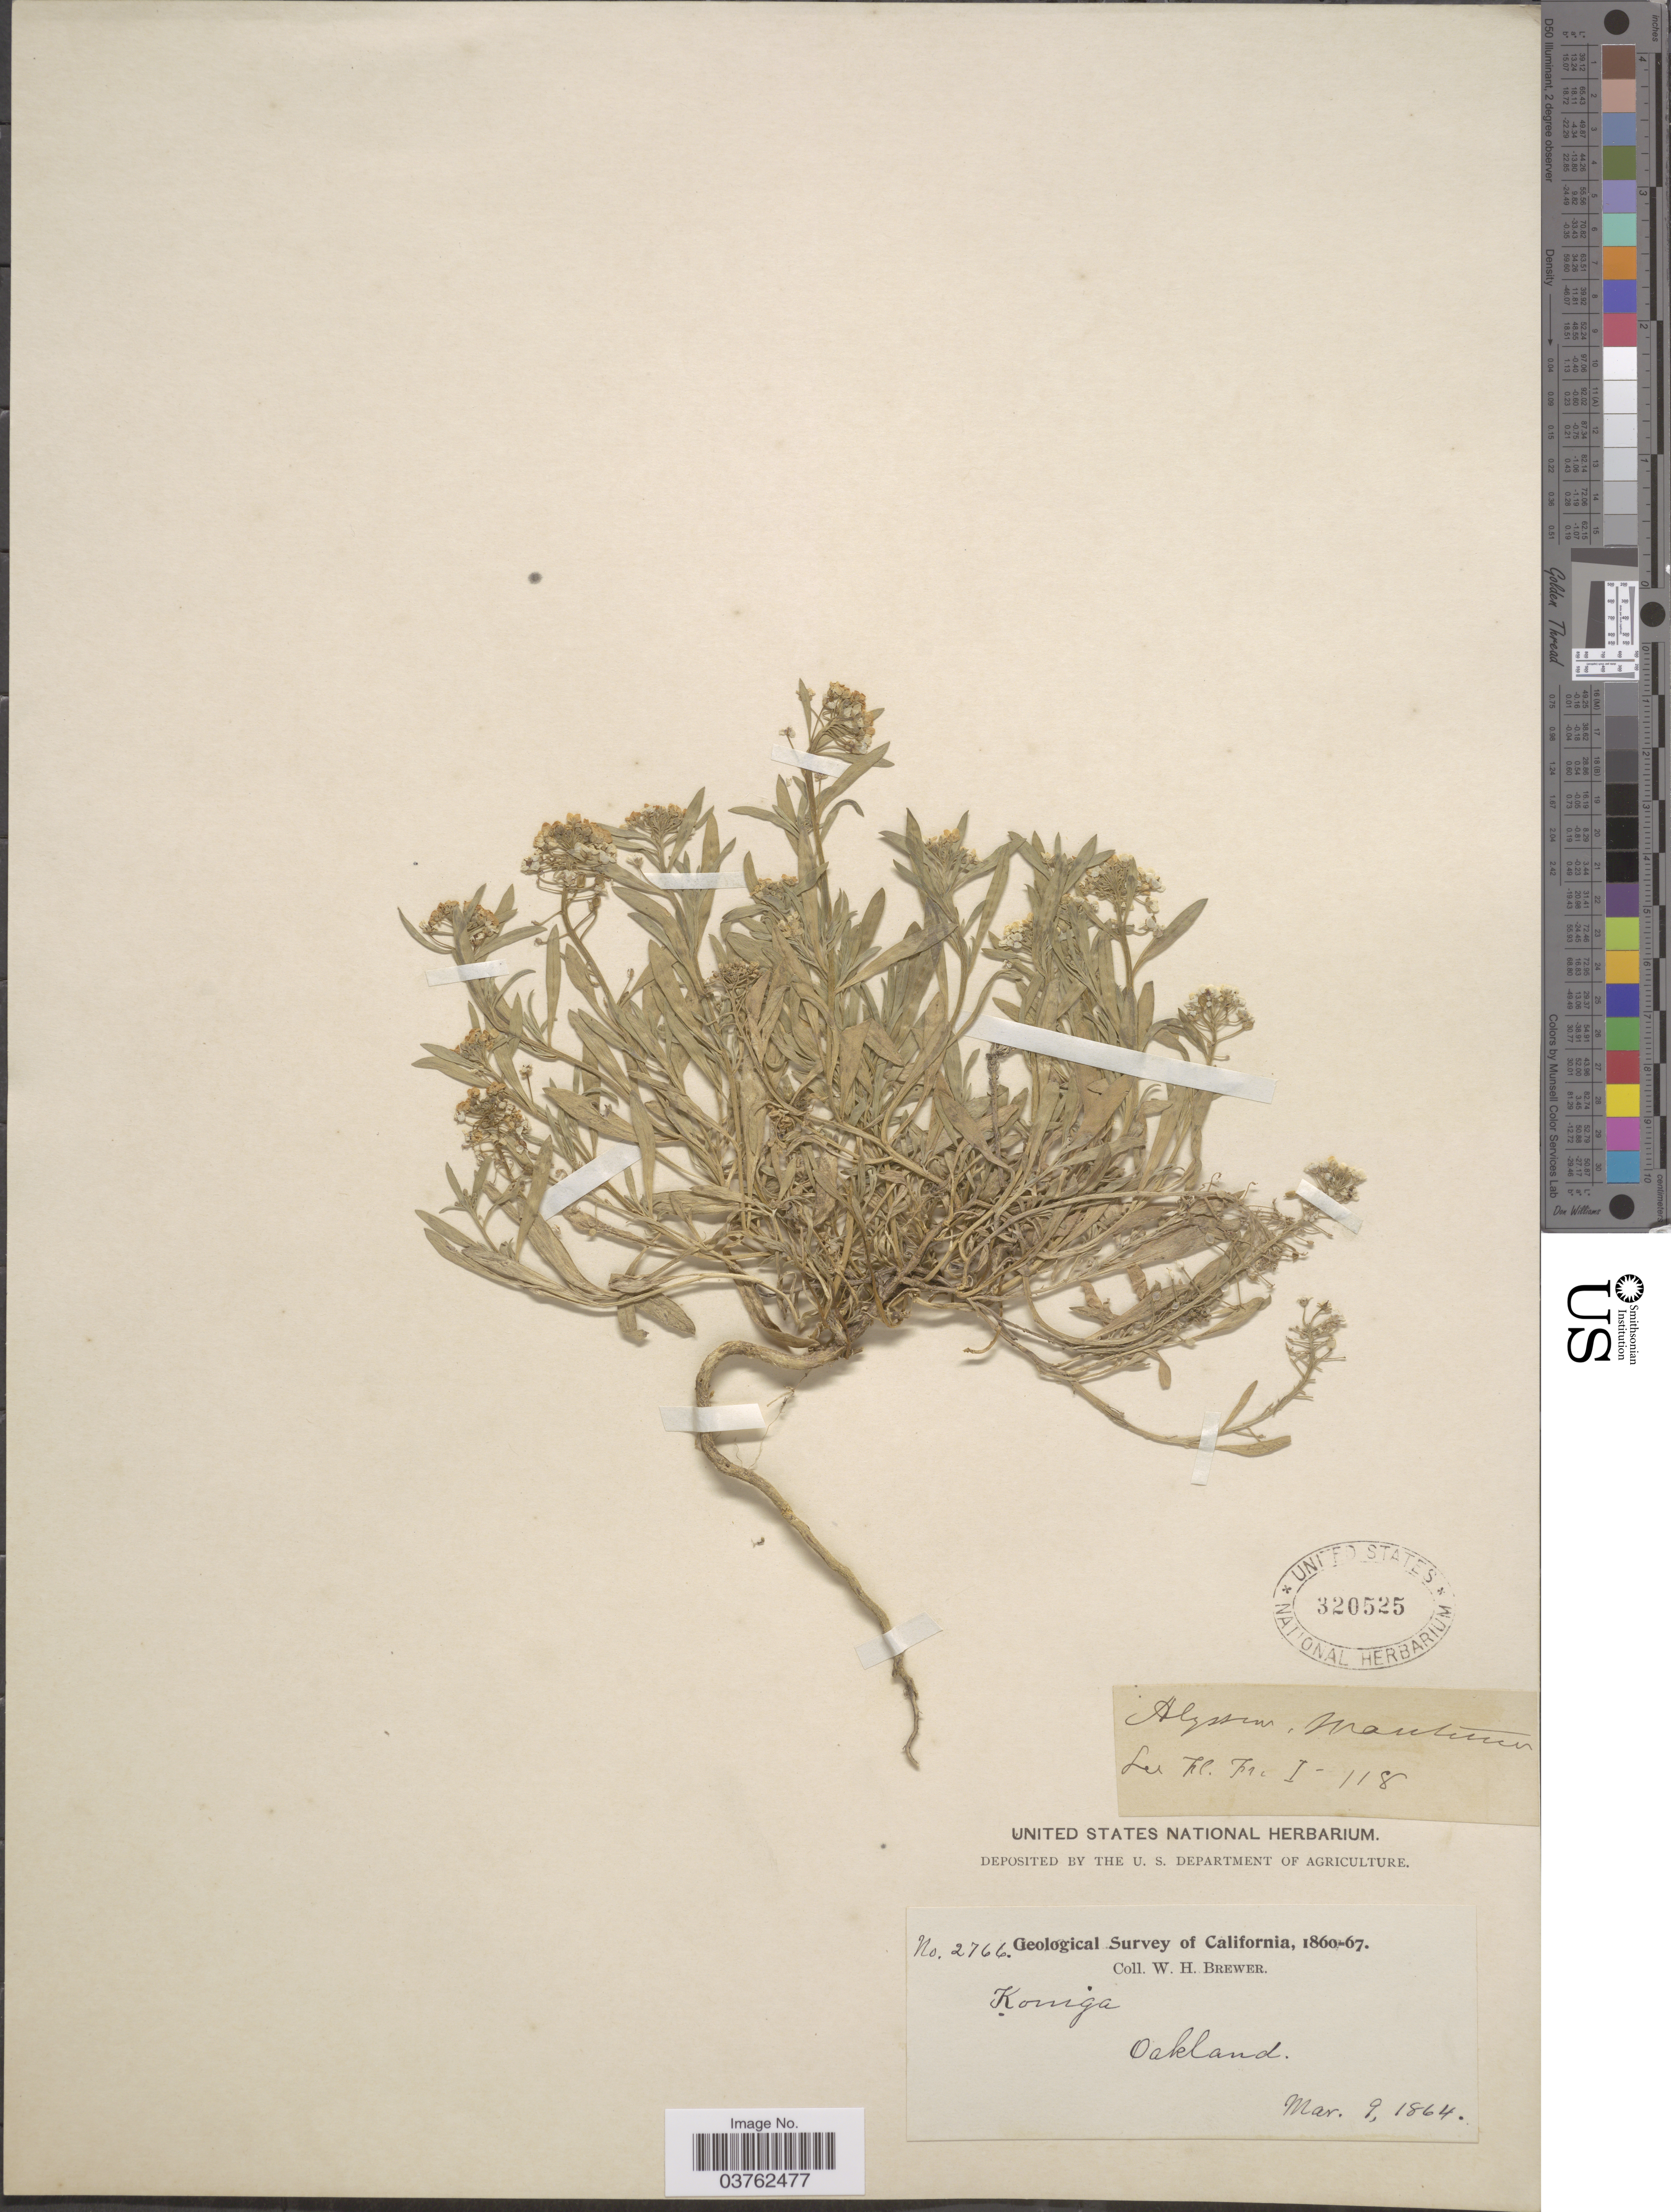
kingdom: Plantae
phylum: Tracheophyta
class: Magnoliopsida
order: Brassicales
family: Brassicaceae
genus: Lobularia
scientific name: Lobularia maritima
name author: (L.) Desv.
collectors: W. H. Brewer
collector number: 2766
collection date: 1864-03-09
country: United States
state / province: California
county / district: Alameda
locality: Oakland.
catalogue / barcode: US 320525